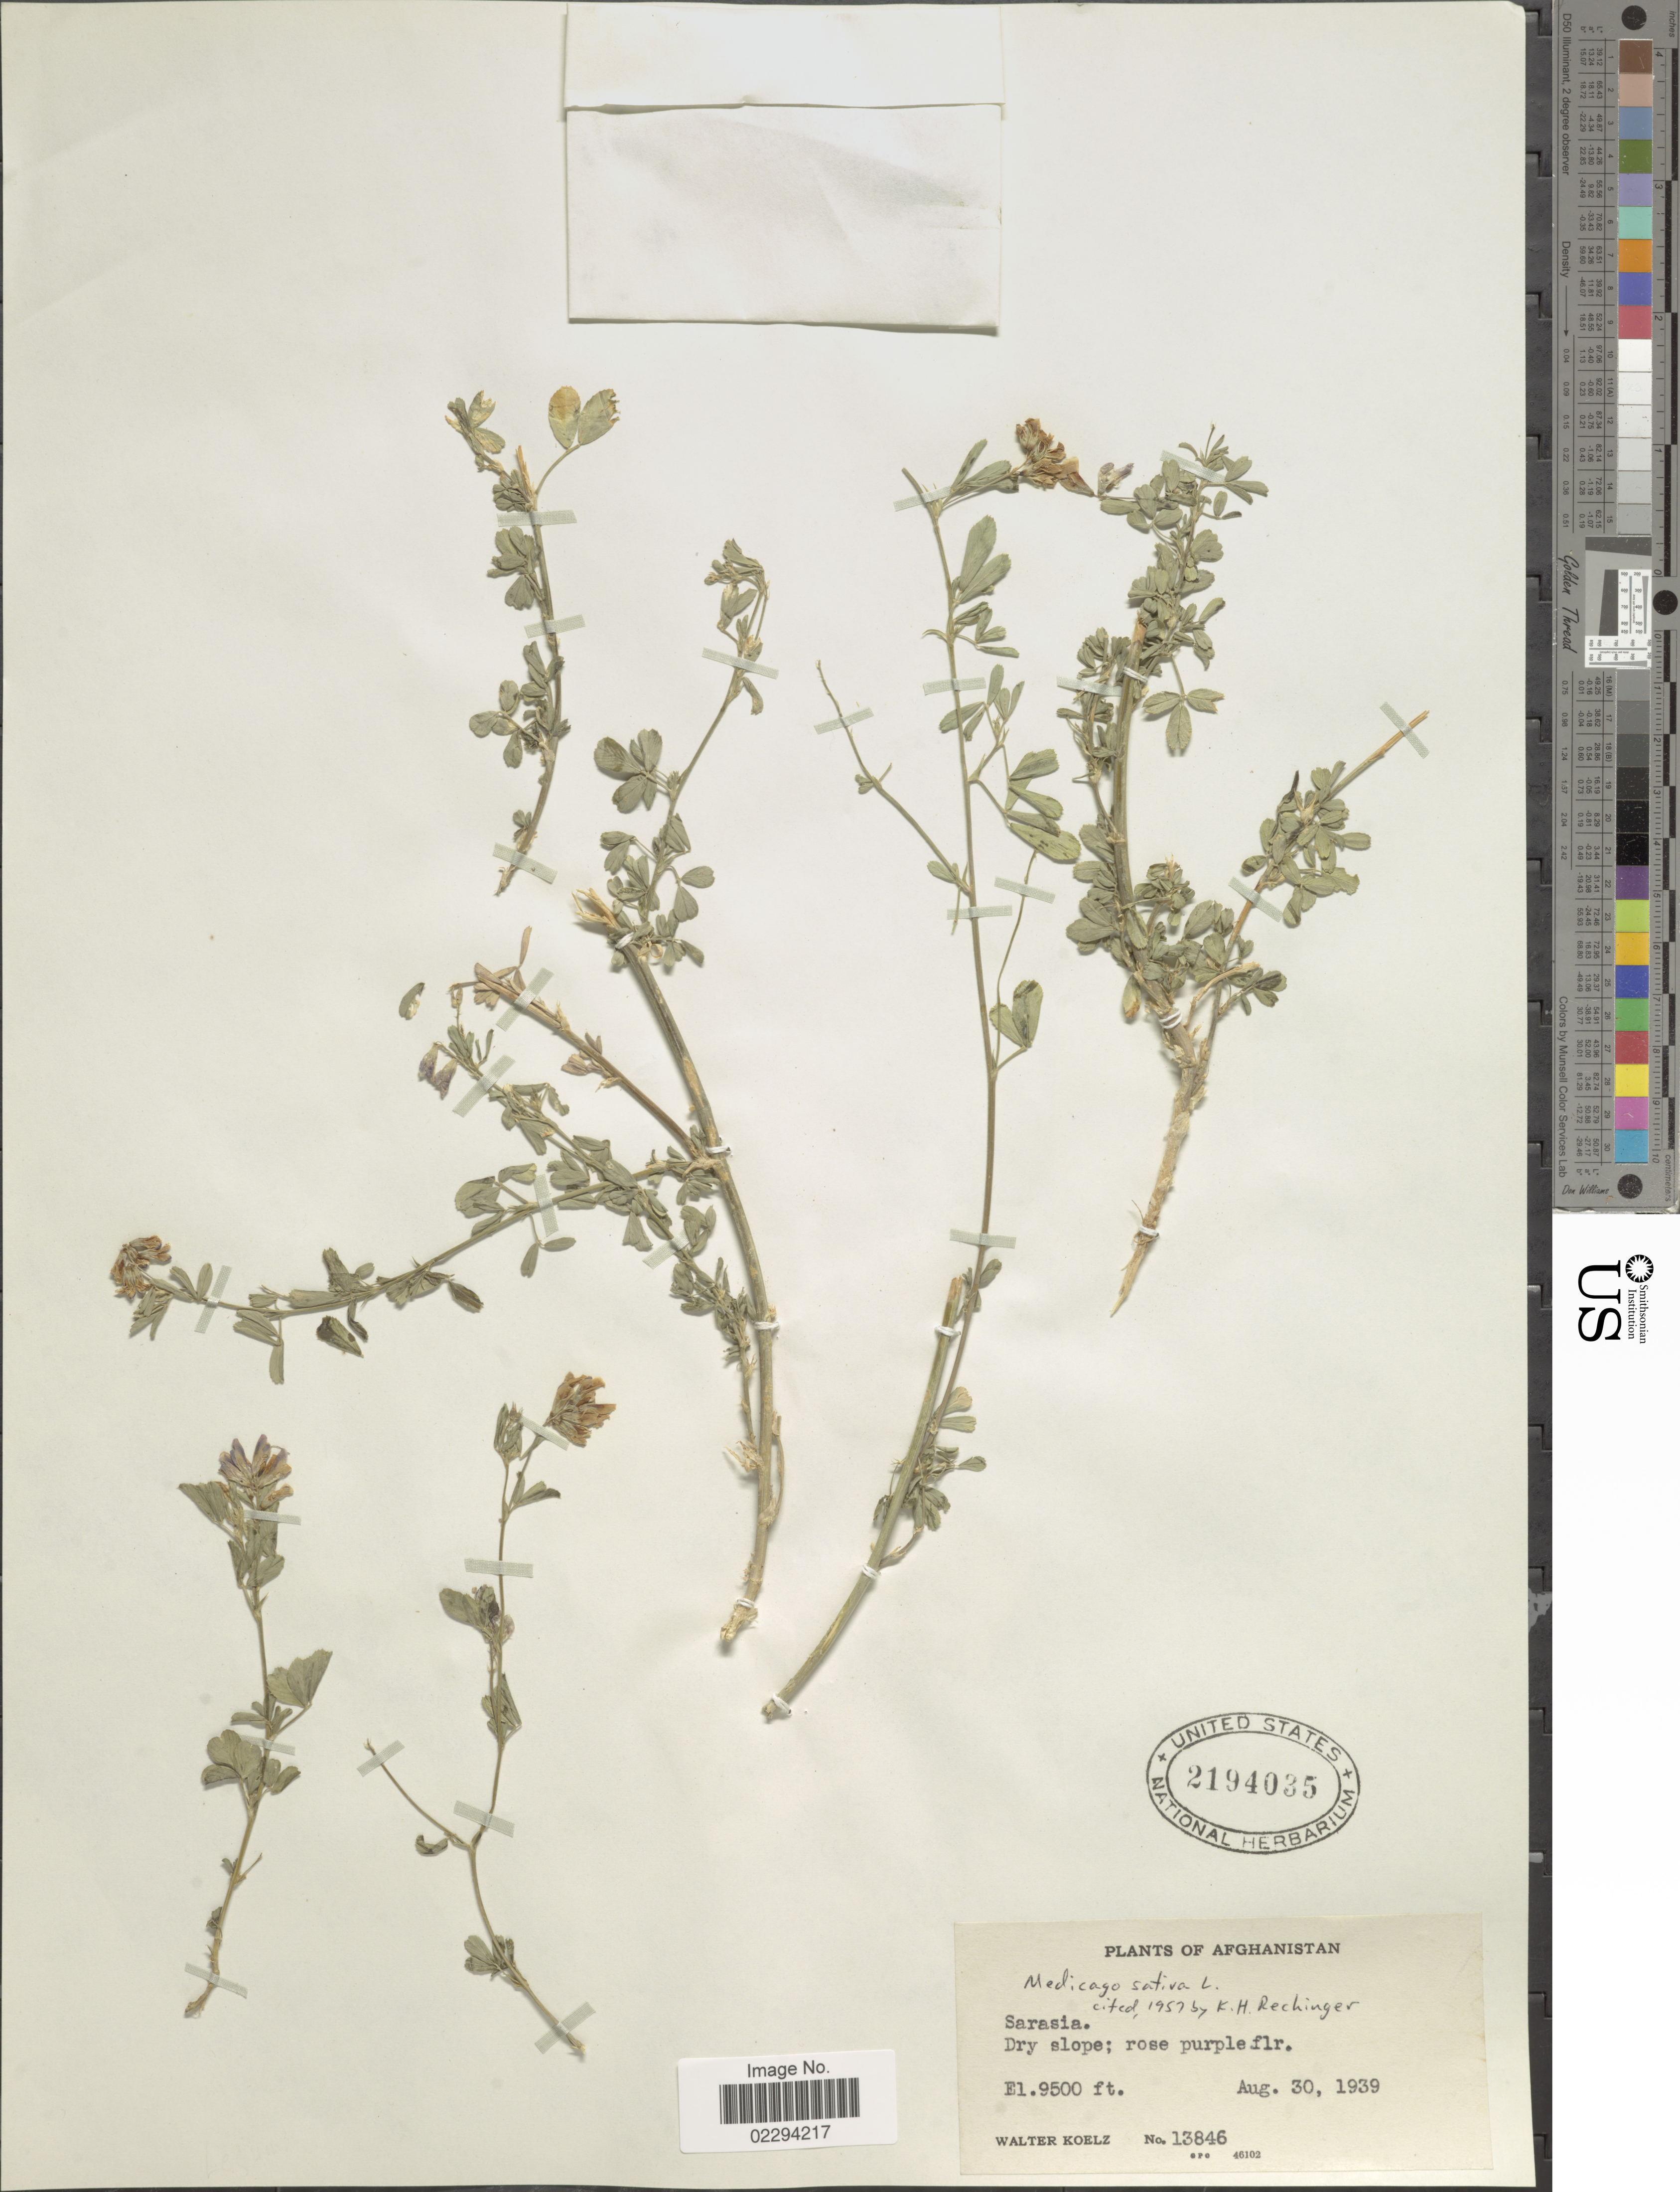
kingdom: Plantae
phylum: Tracheophyta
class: Magnoliopsida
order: Fabales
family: Fabaceae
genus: Medicago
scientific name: Medicago sativa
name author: L.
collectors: W. N. Koelz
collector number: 13846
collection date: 1939-08-30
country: Afghanistan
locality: Sarasoa, dry slope.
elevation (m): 2896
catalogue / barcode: US 2194035